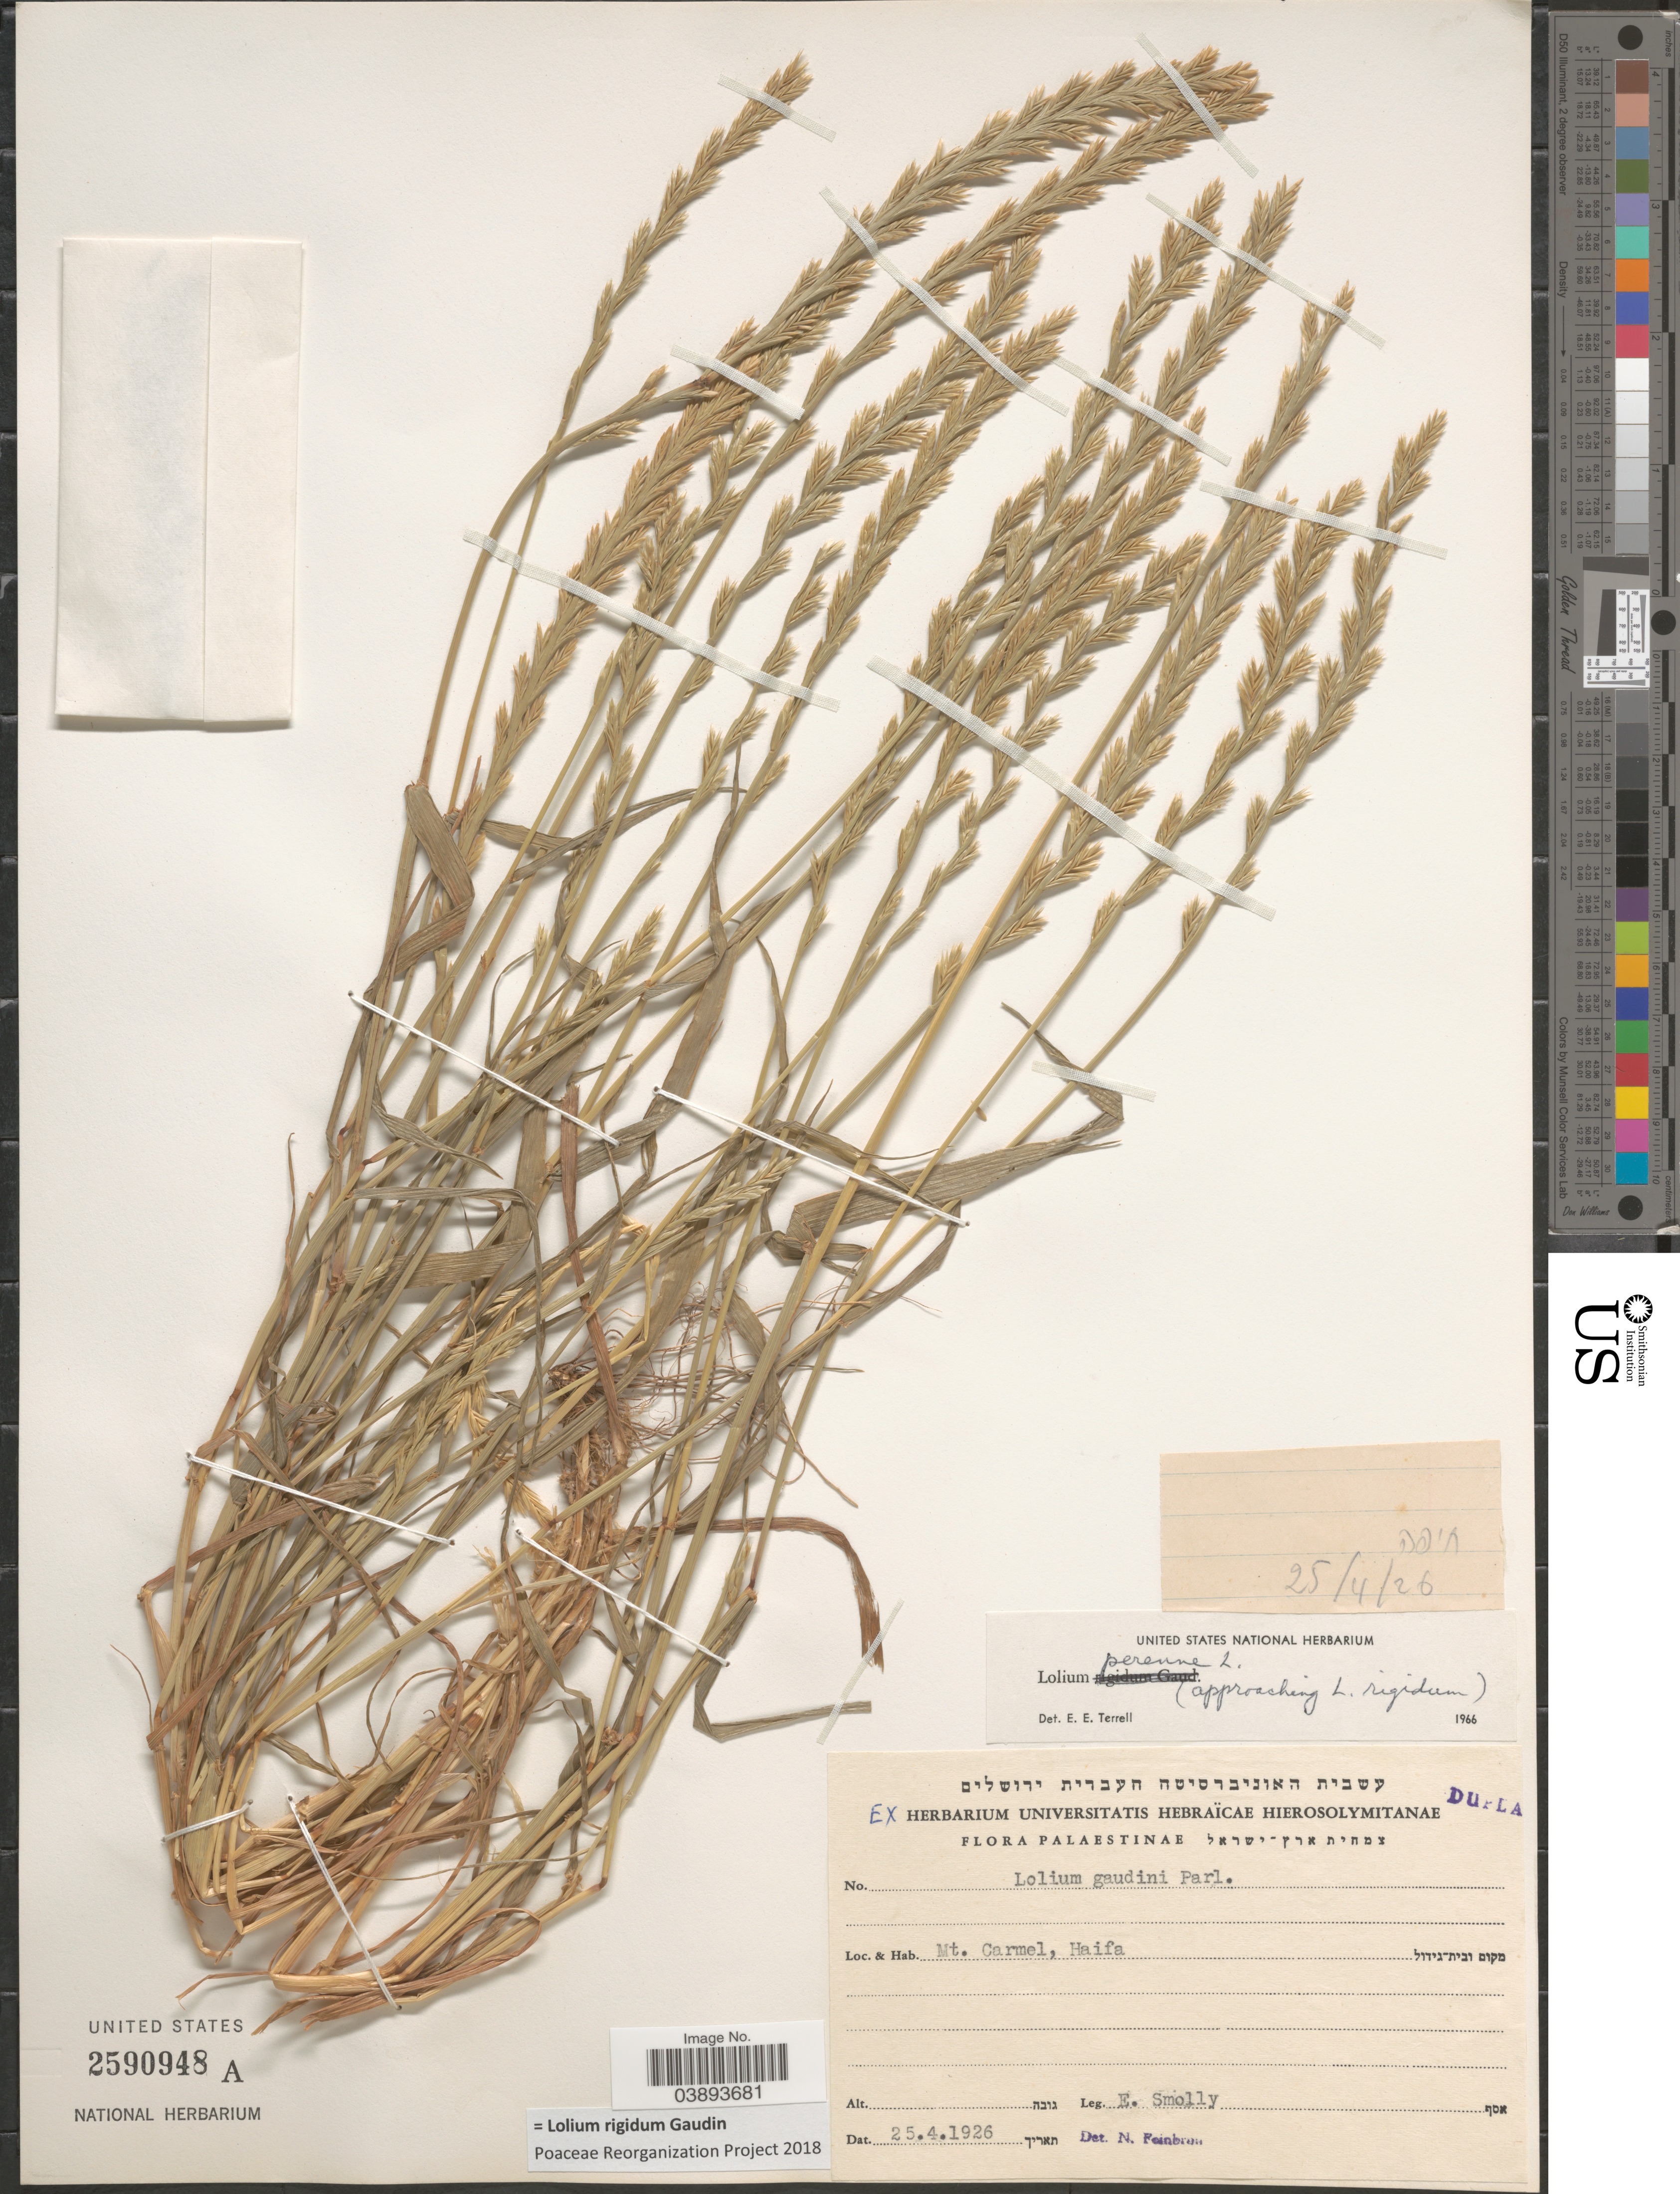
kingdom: Plantae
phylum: Tracheophyta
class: Liliopsida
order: Poales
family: Poaceae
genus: Lolium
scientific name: Lolium rigidum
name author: Gaudin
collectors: E. Smolly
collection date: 1926-04-25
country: Israel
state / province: Haifa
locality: Palaestinae. Mt. Carmel.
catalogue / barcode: US 2590948A